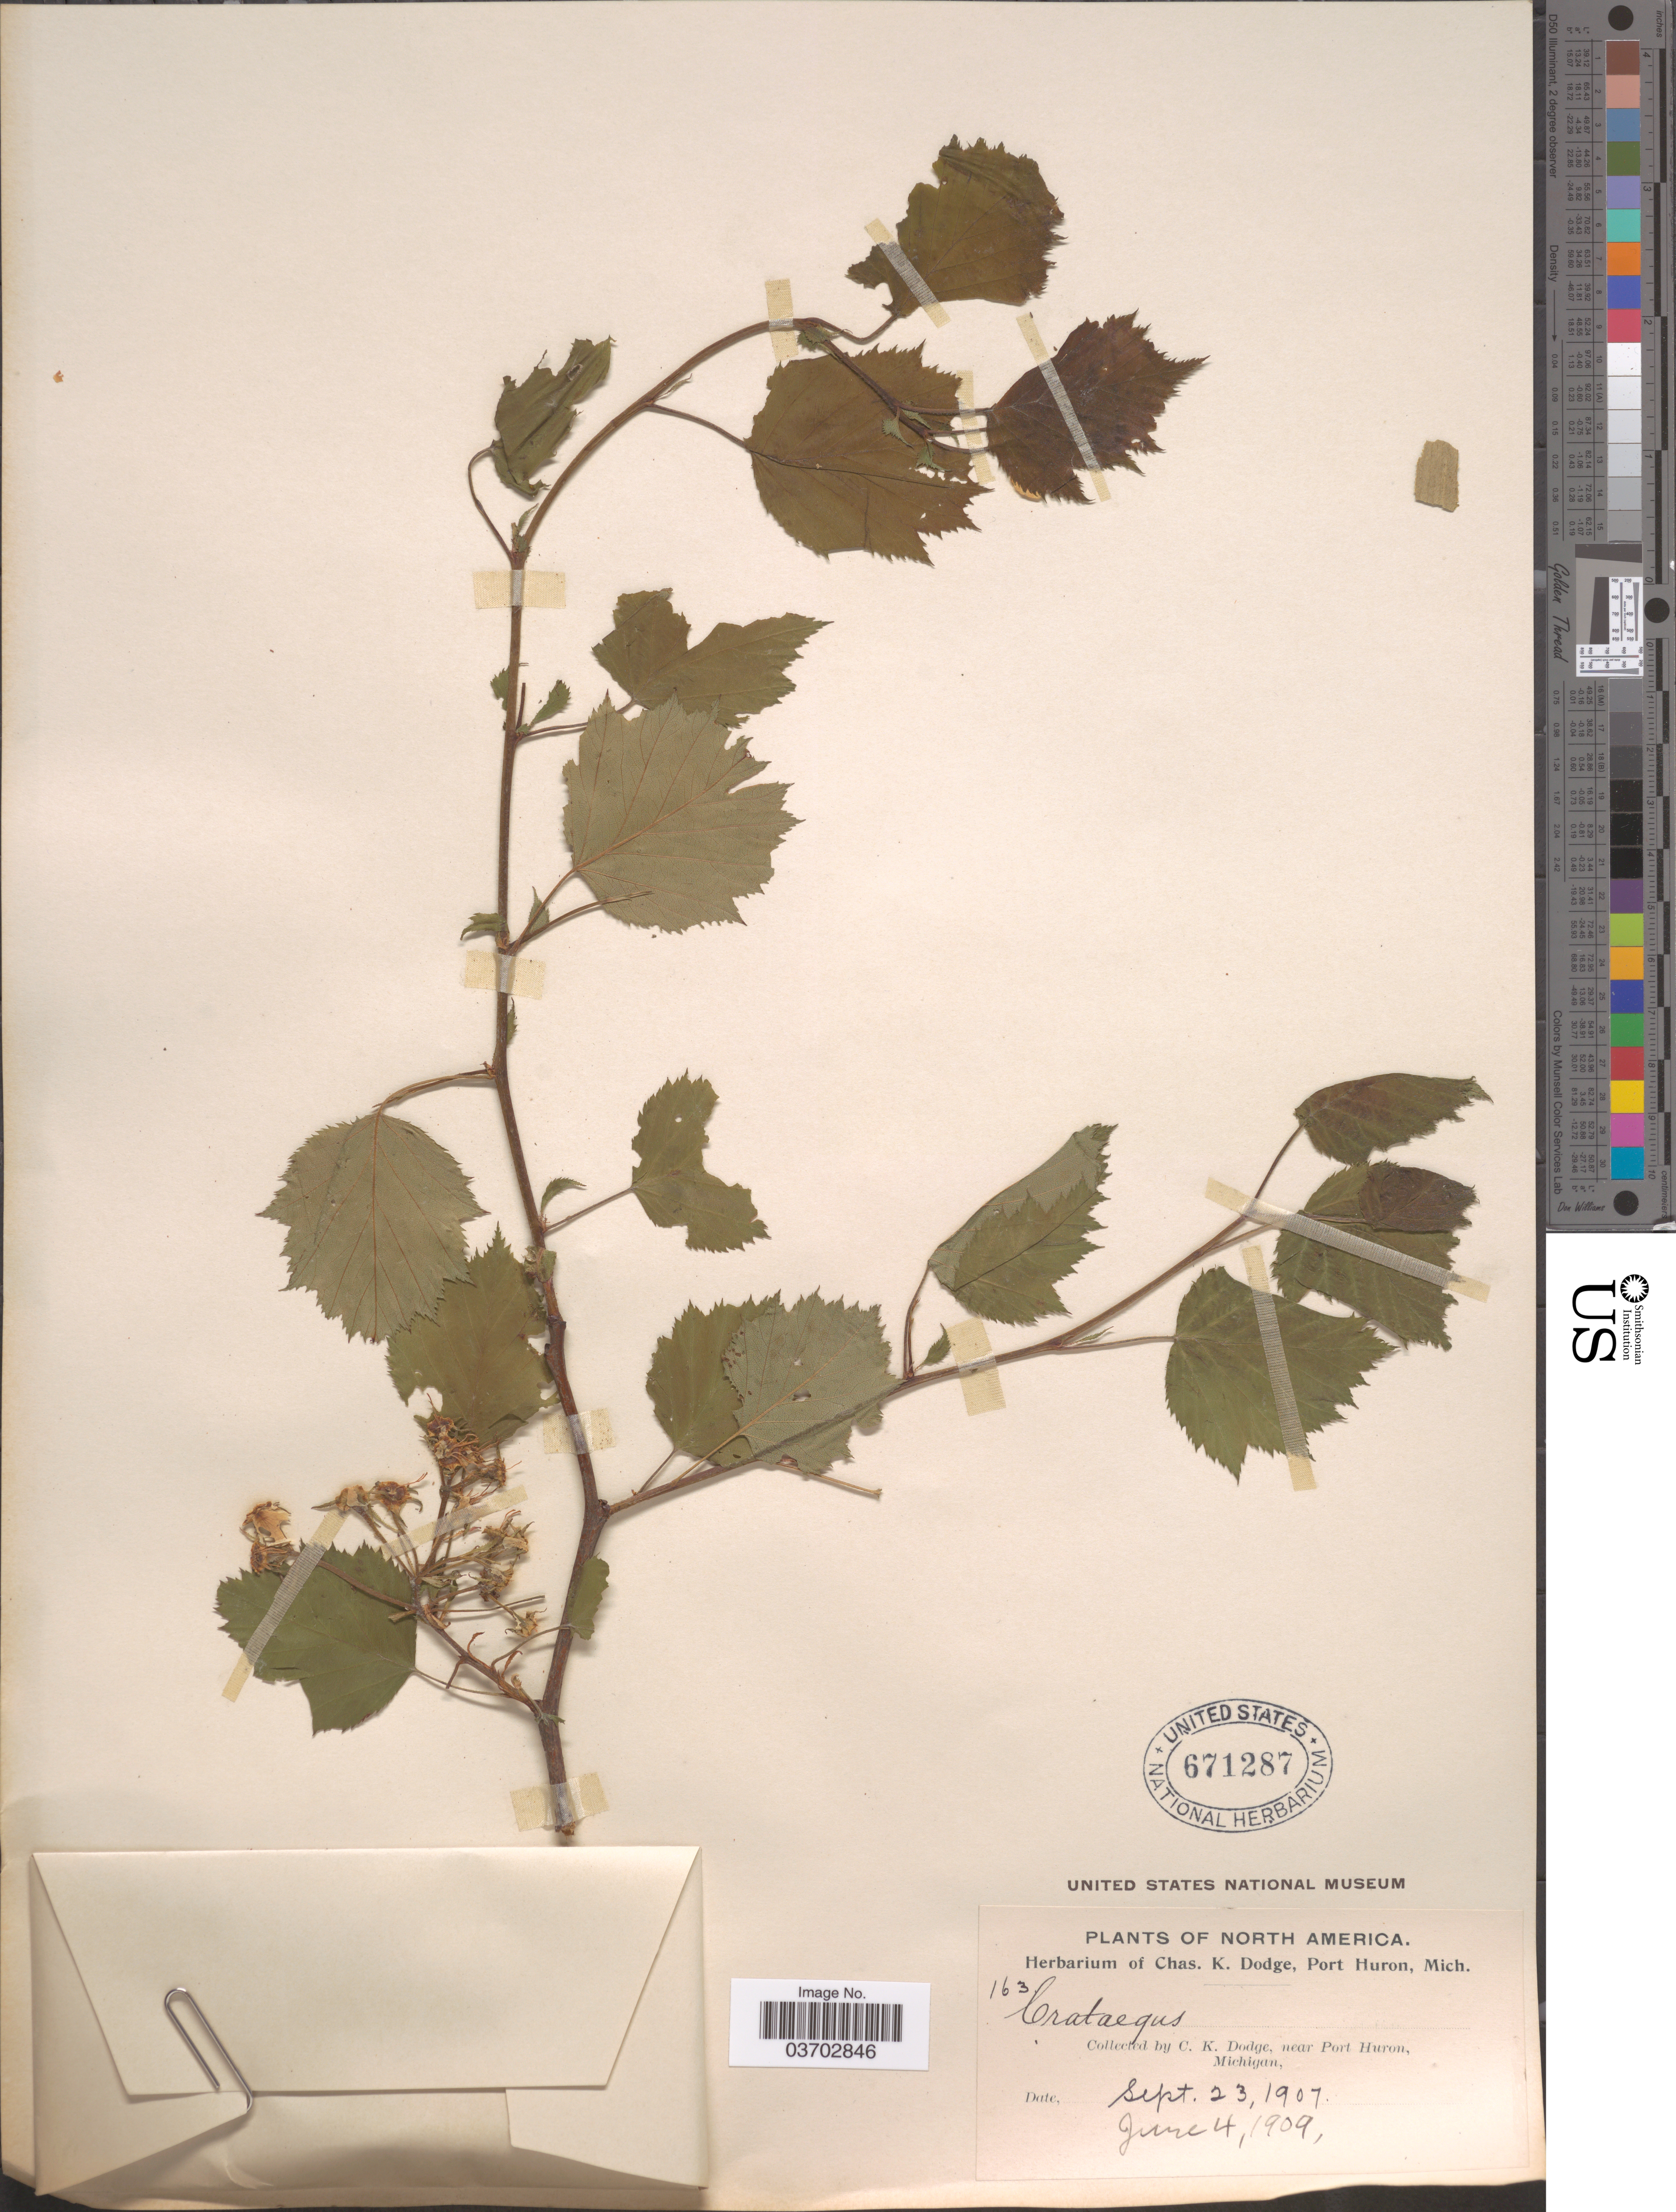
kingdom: Plantae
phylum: Tracheophyta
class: Magnoliopsida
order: Rosales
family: Rosaceae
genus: Crataegus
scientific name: Crataegus sp.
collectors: C. K. Dodge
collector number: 163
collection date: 1907-09-23/1909-06-04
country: United States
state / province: Michigan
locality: Near Port Huron.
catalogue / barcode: US 671287